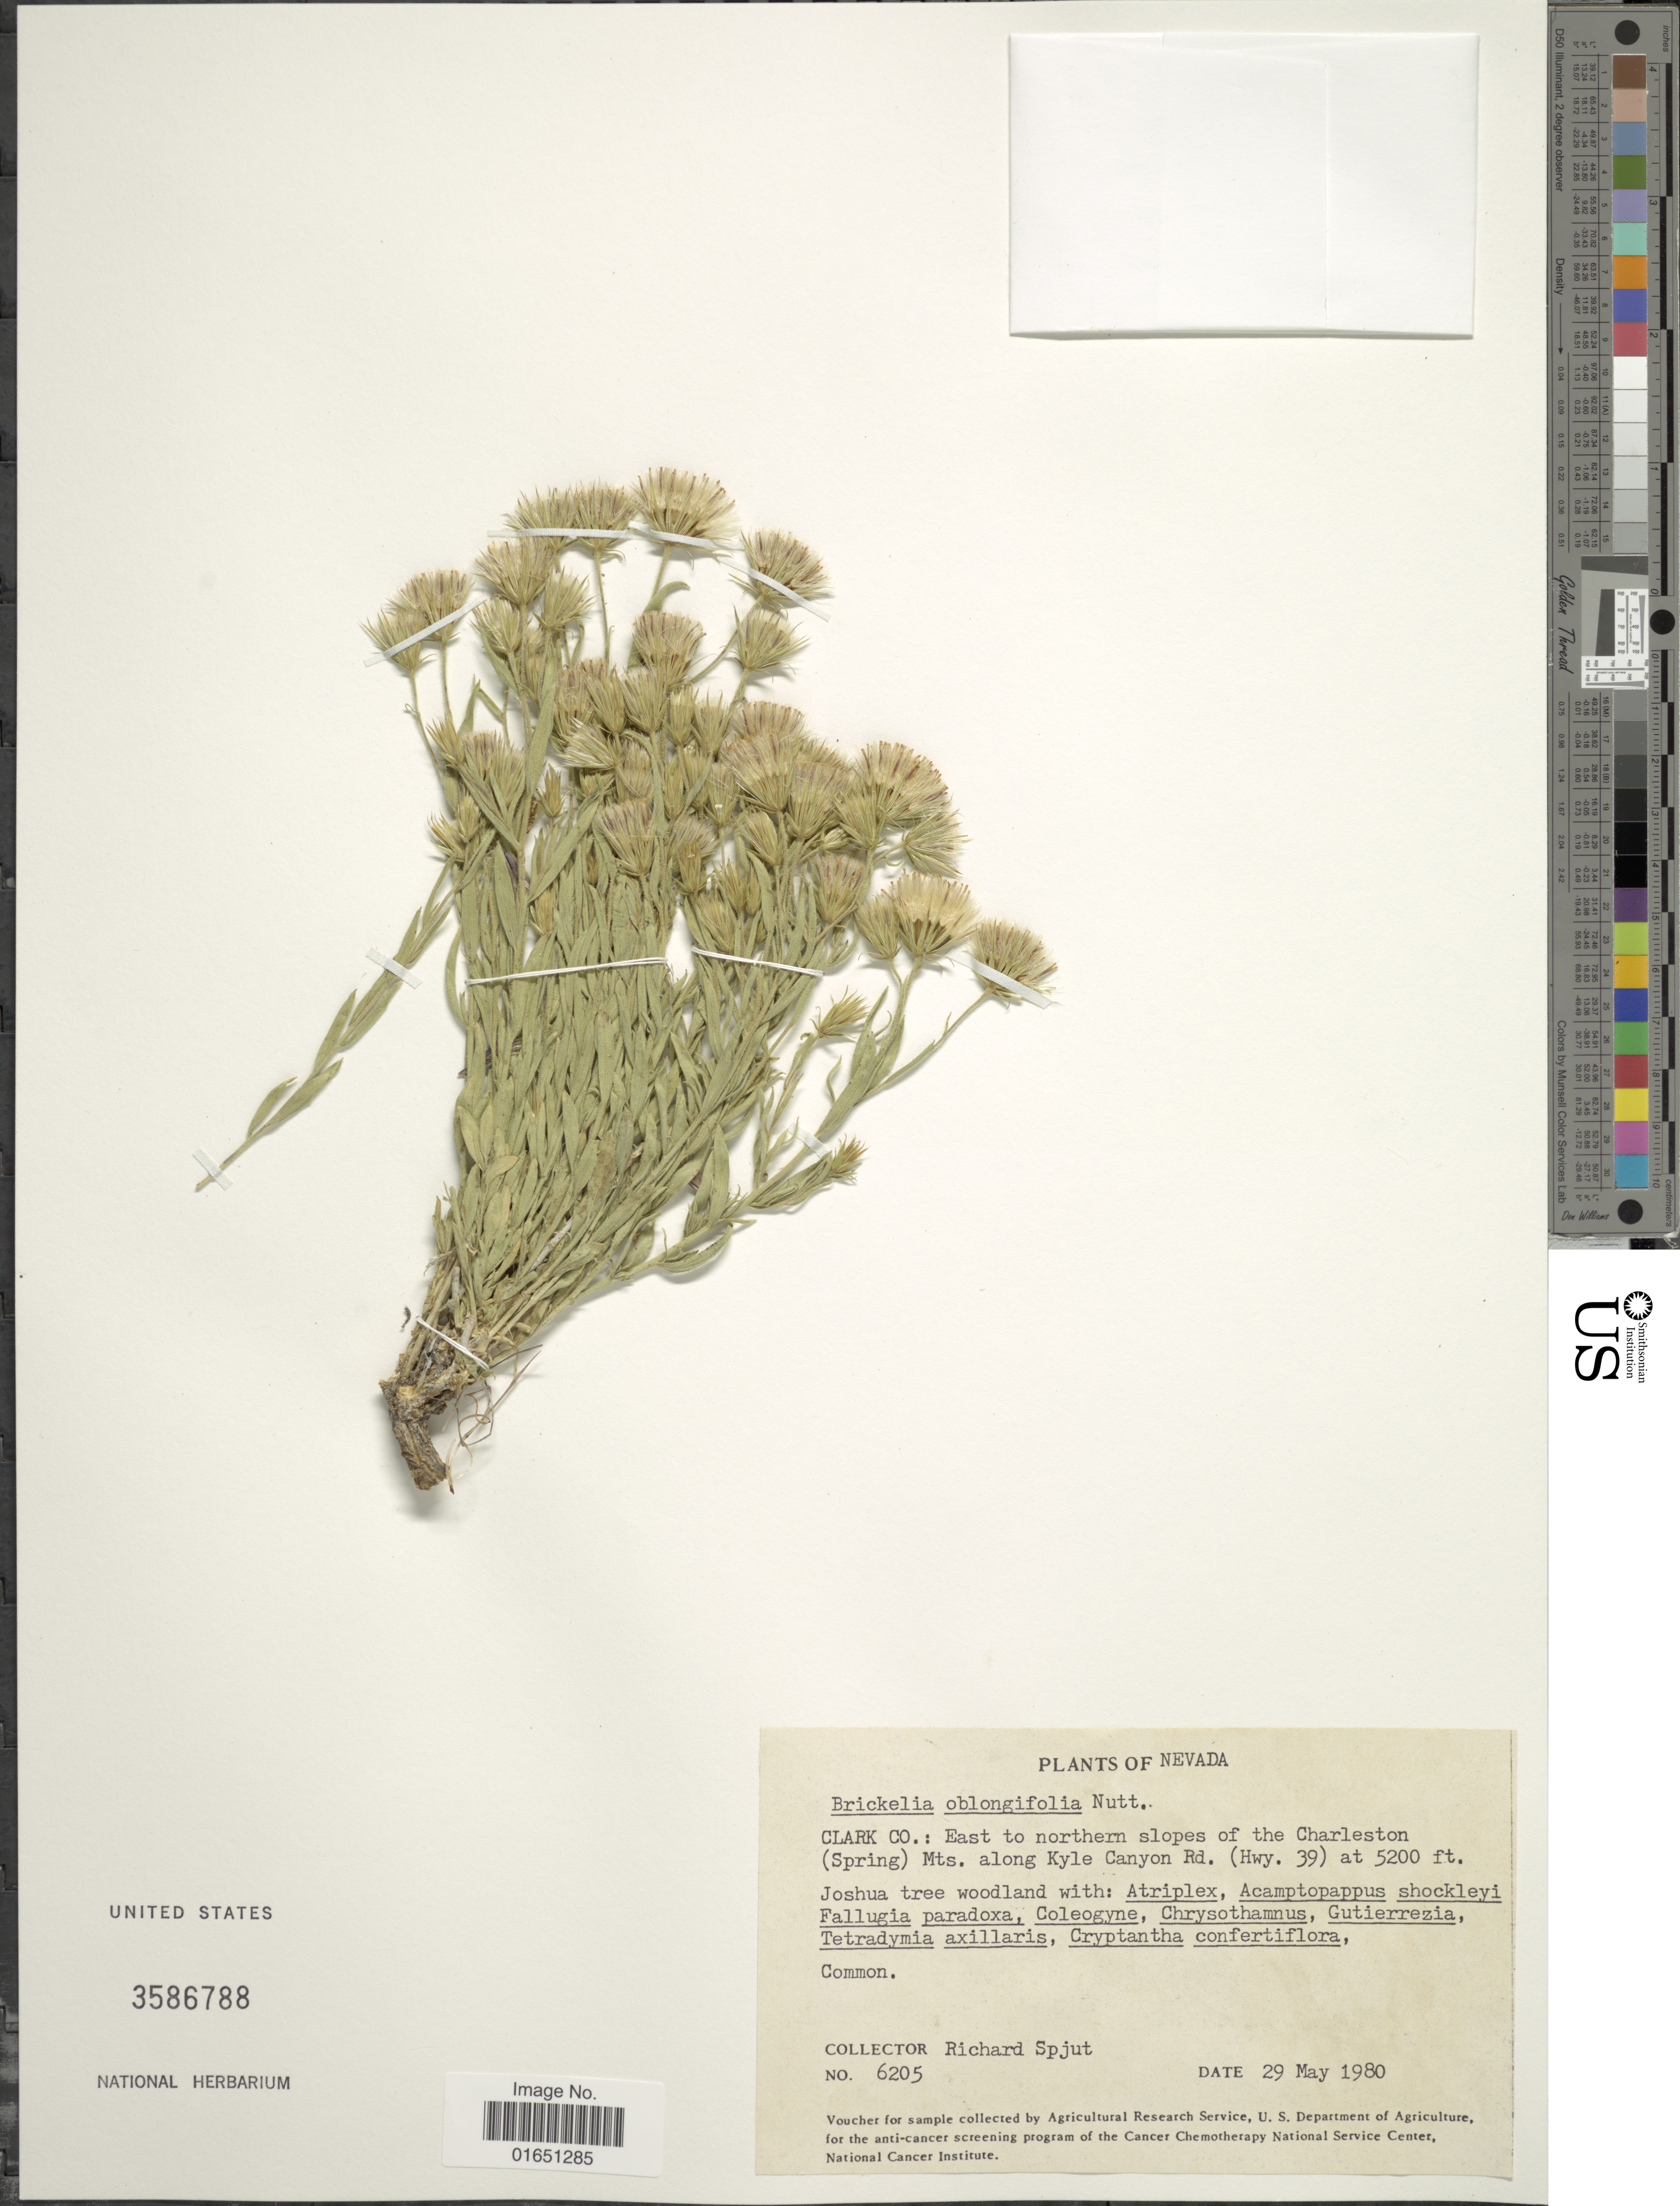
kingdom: Plantae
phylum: Tracheophyta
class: Magnoliopsida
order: Asterales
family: Asteraceae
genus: Brickellia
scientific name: Brickellia oblongifolia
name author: Nutt.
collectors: R. Spjut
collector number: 6205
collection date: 1980-05-29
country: United States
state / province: Nevada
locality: Clark Co.: East to northern slopes of the Charleston (Spring) Mts. along Kyle Canyon Rd. (Hwy. 39)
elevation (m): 1585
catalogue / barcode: US 3586788